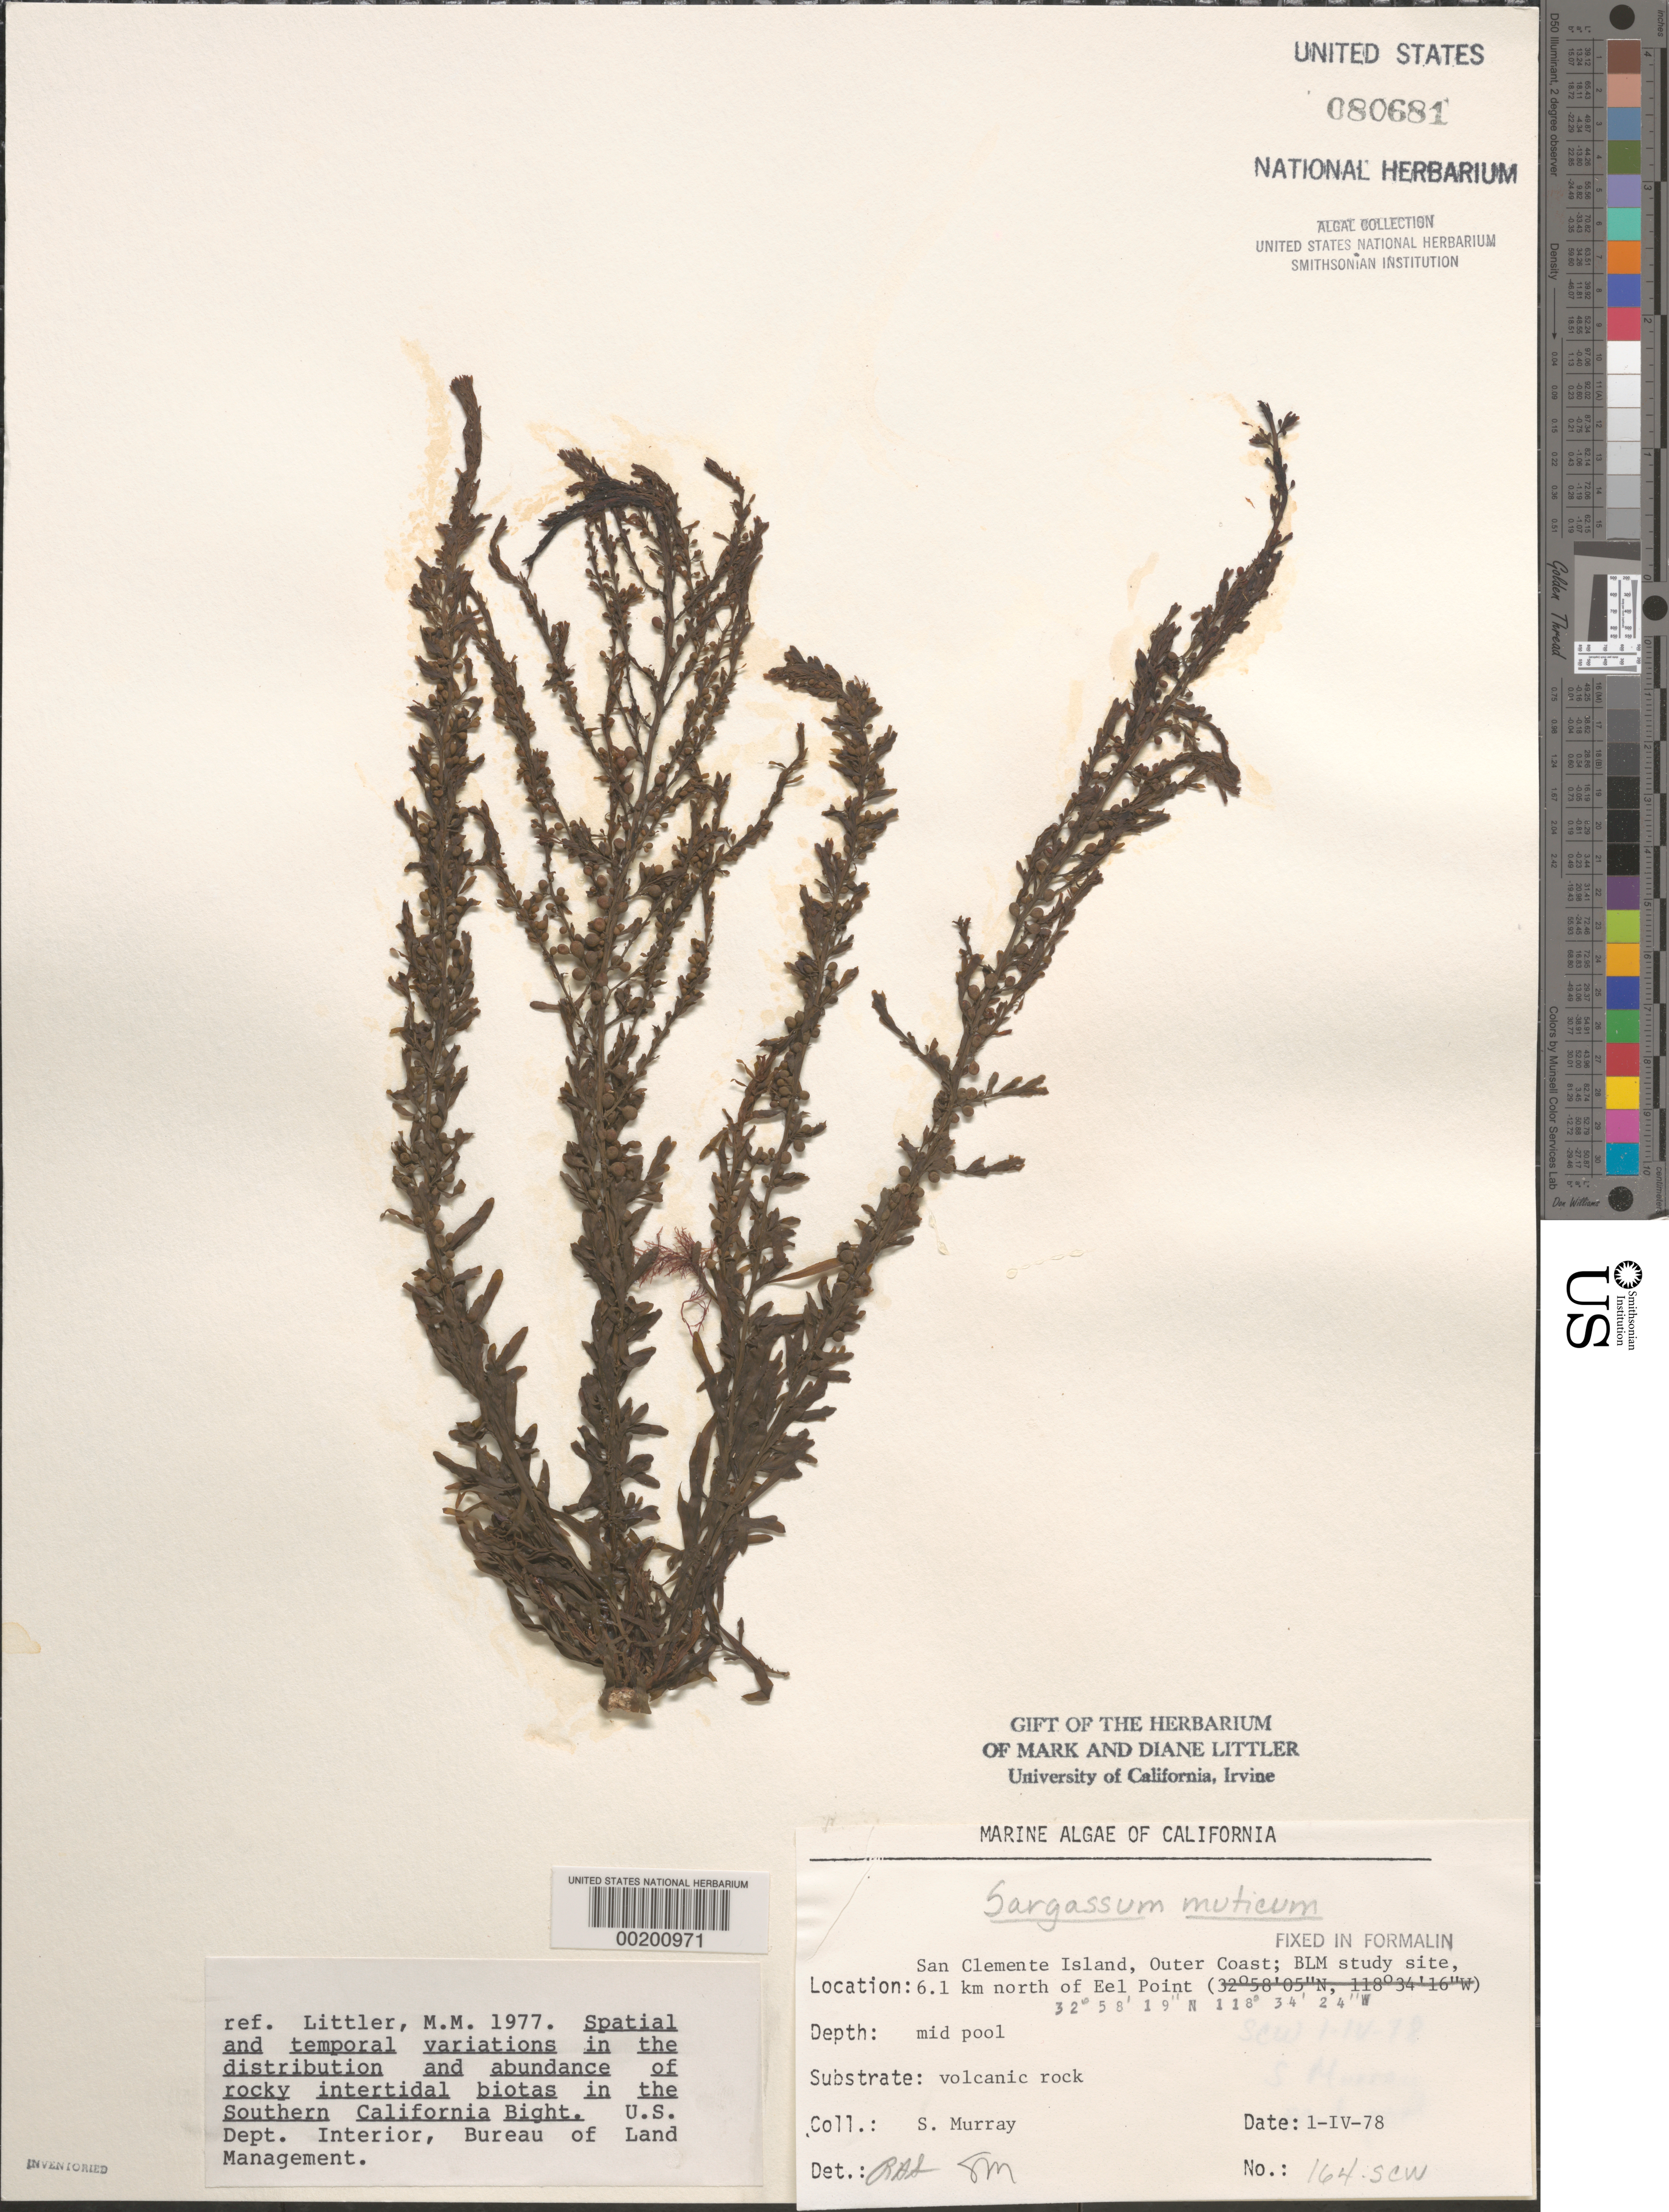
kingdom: Chromista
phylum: Ochrophyta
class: Phaeophyceae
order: Fucales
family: Sargassaceae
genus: Sargassum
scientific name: Sargassum muticum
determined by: Sims, Robert H.; Murray, S. N.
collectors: S. N. Murray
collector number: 164-scw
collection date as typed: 01 Apr 1978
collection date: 1978-04-01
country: United States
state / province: California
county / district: Los Angeles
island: San Clemente Island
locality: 6.1 km north of Eel Point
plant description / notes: BLM-SOCALBIGHT Rocky Intertidal Survey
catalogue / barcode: US 80681